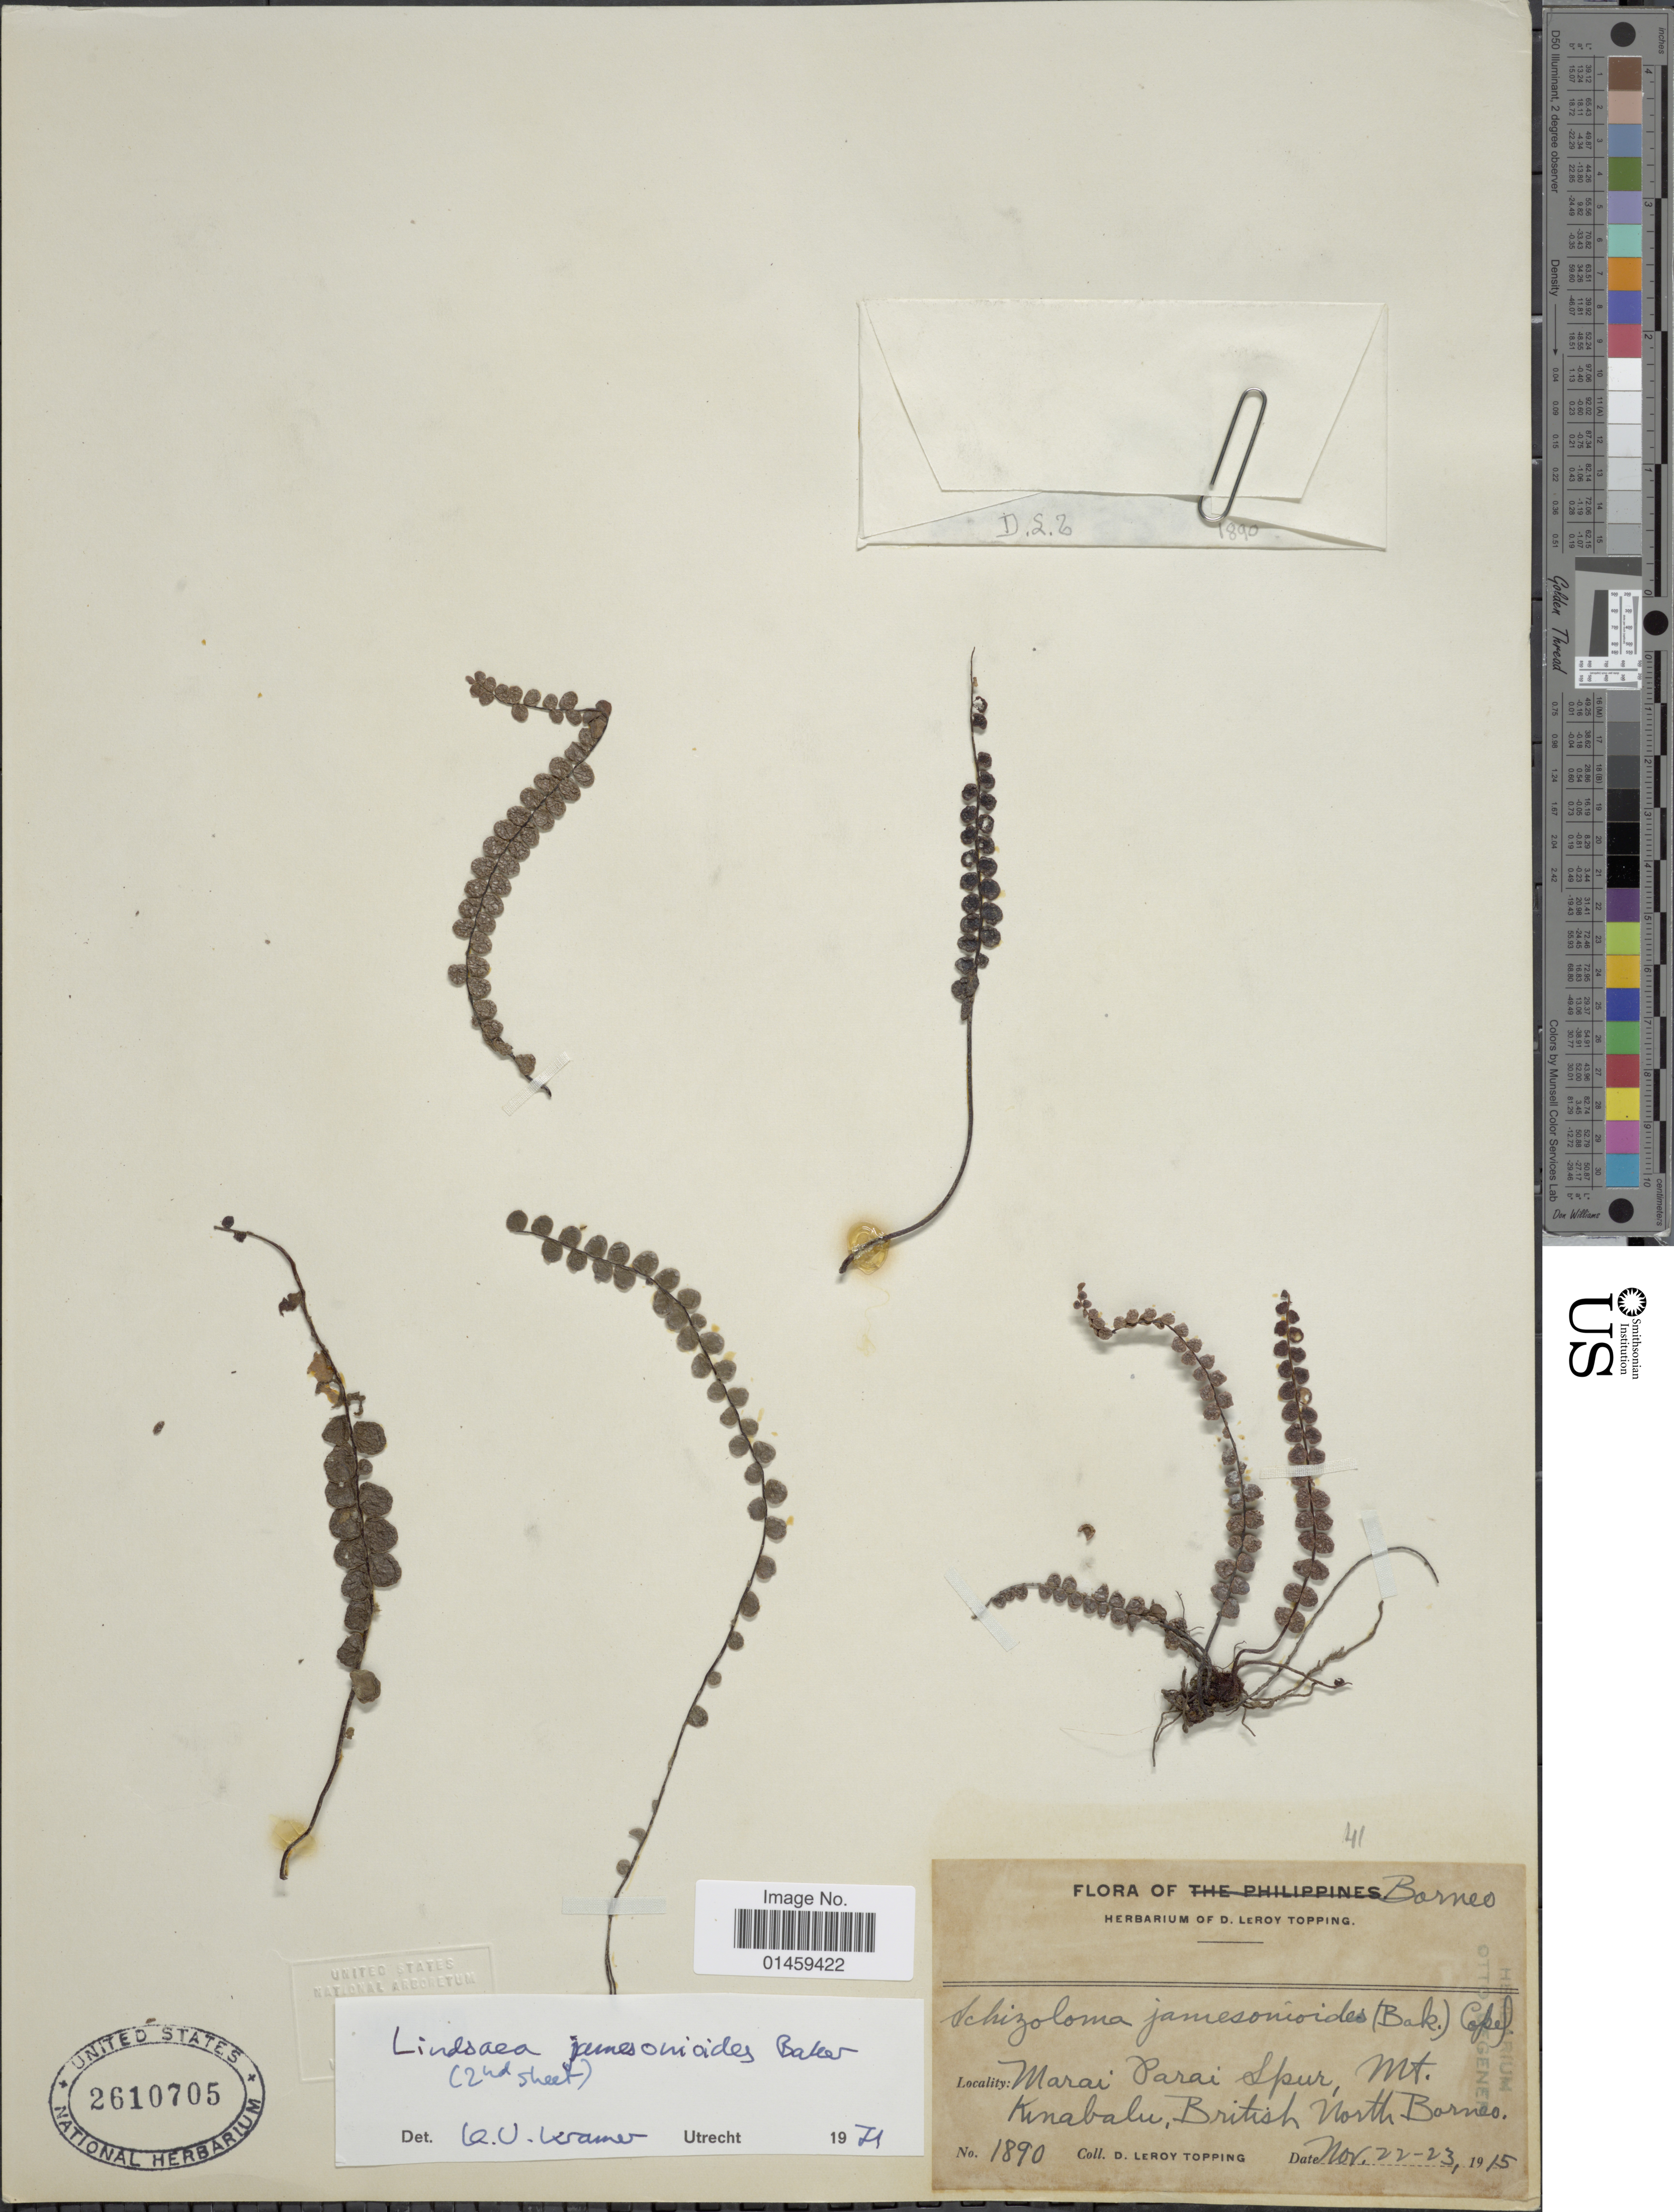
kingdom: Plantae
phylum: Tracheophyta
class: Polypodiopsida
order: Polypodiales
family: Lindsaeaceae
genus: Lindsaea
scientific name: Lindsaea jamesonioides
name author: Baker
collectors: D. L. Topping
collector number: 1890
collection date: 1915-11-22/1915-11-23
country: Malaysia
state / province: Sabah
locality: Marai Parai Spur, Mt. Kinabalu, British North Borneo.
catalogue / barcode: US 2610705